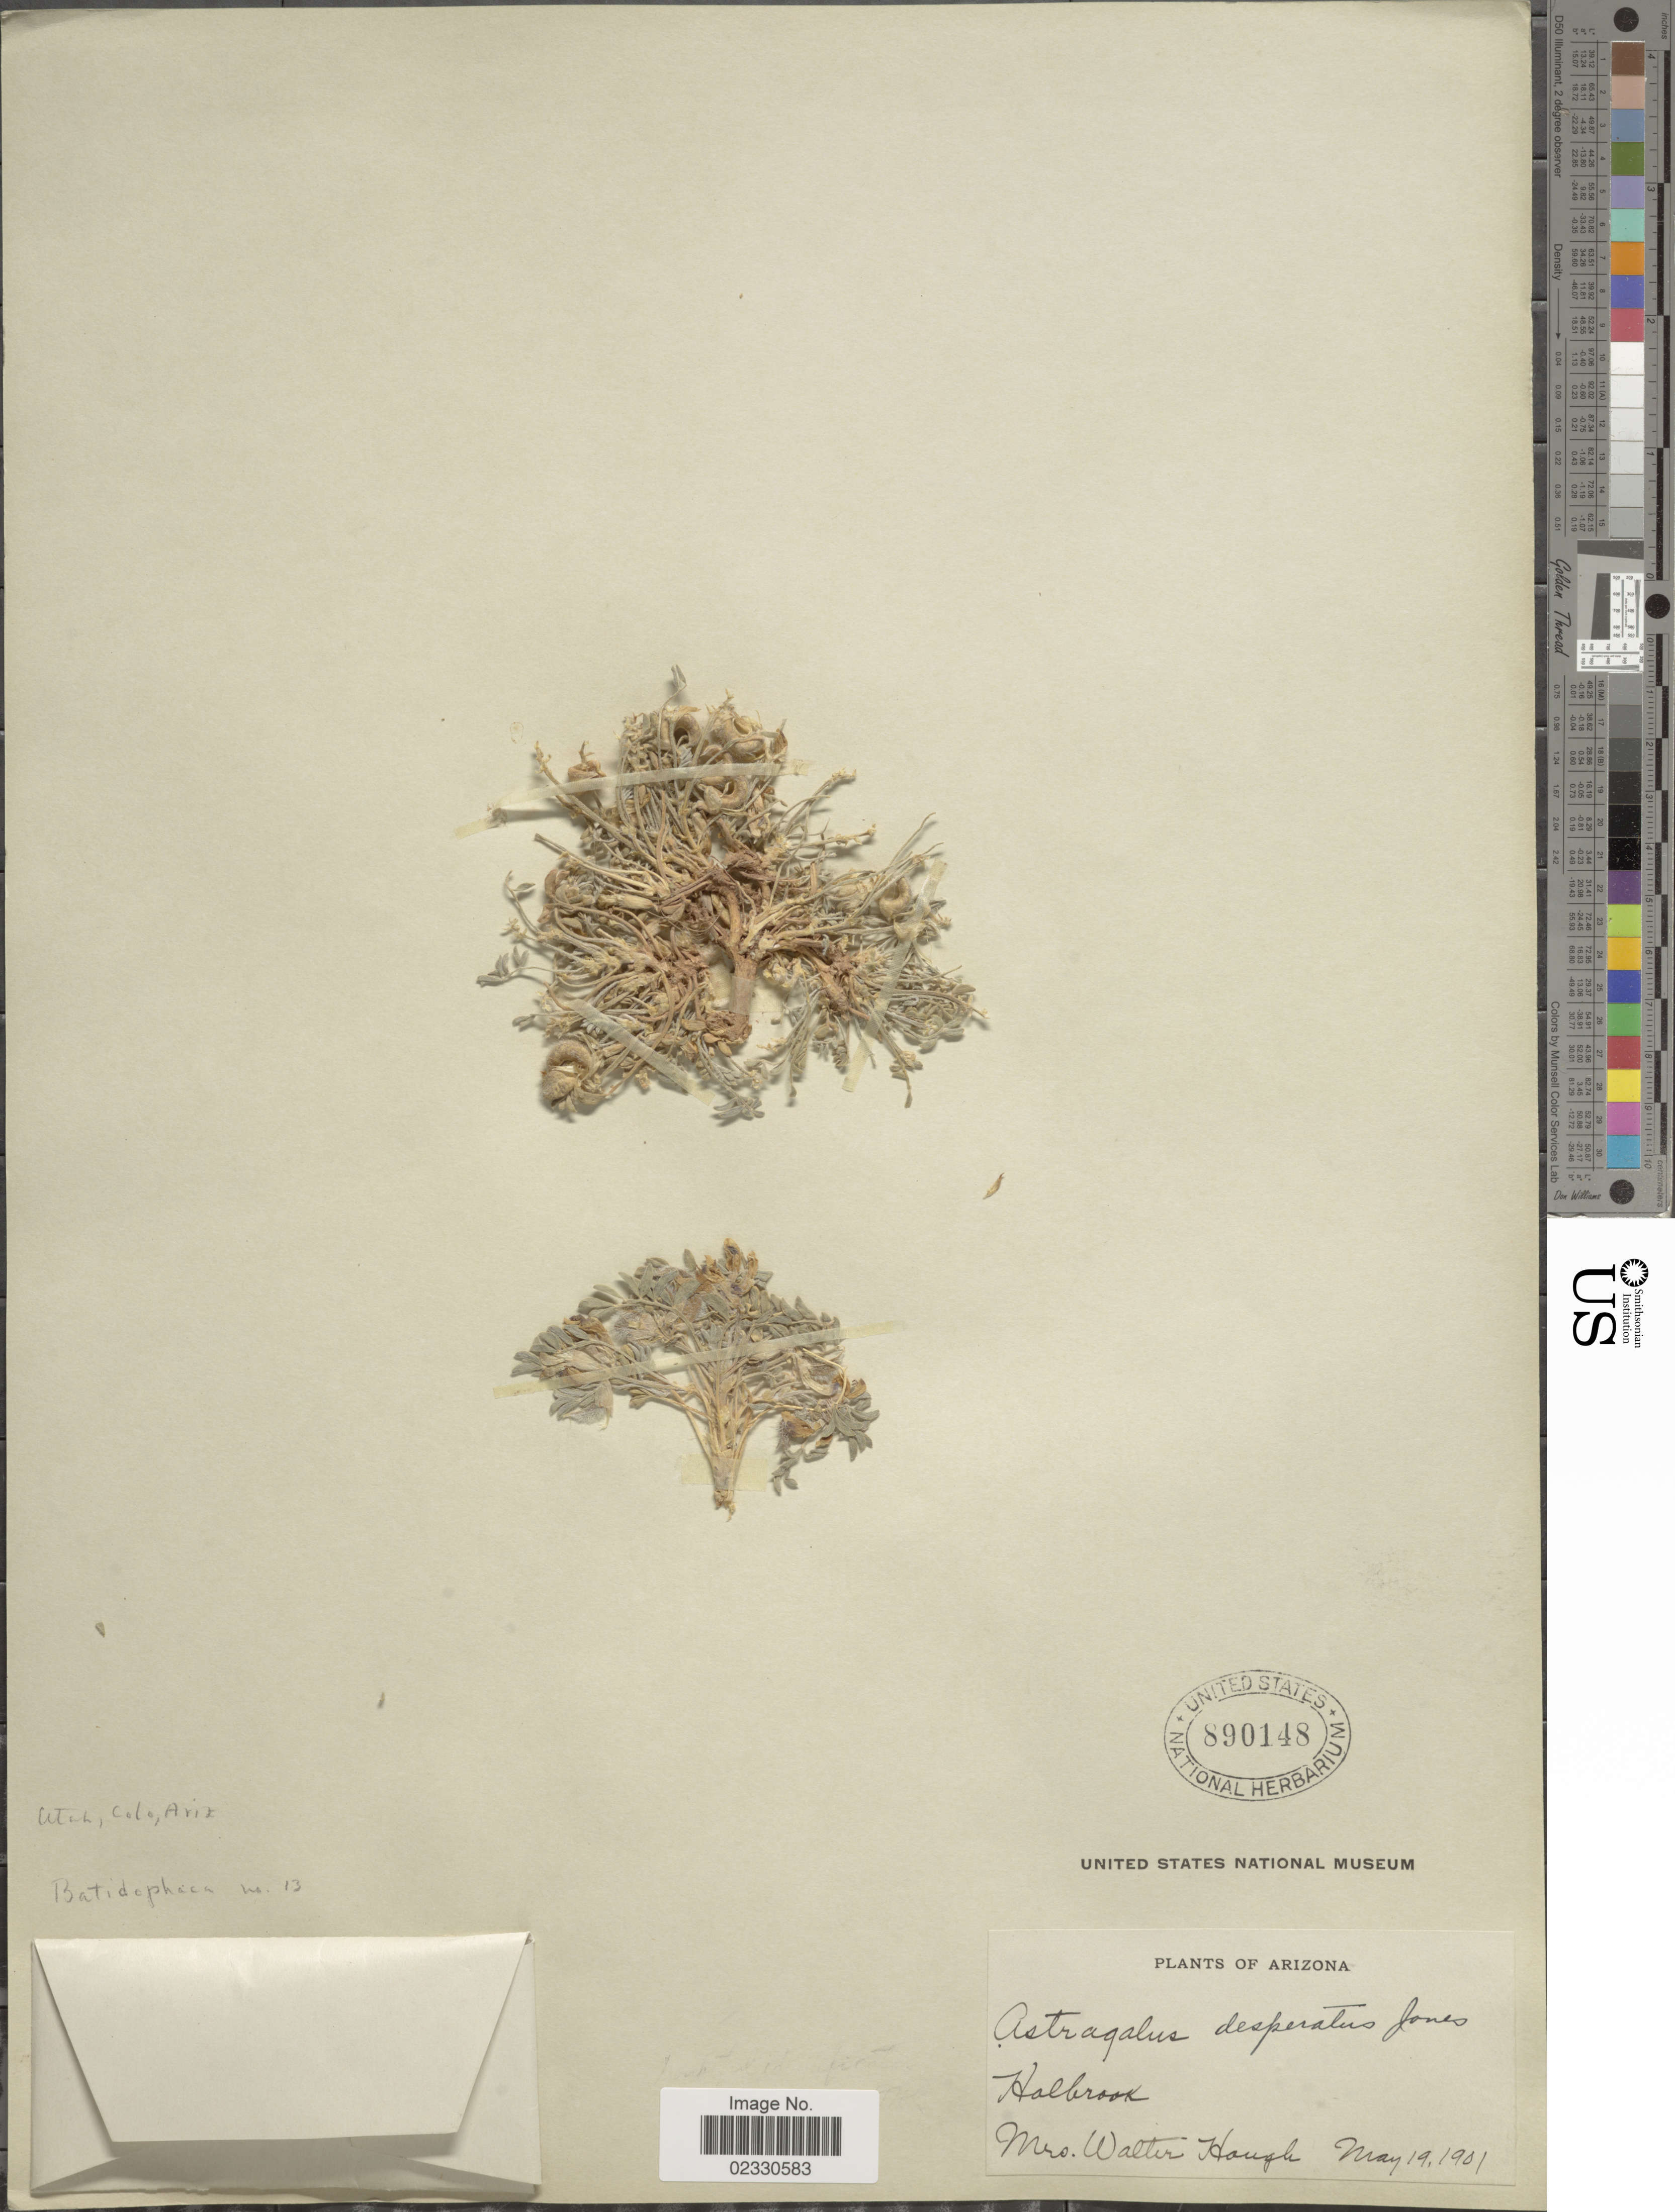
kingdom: Plantae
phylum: Tracheophyta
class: Magnoliopsida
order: Fabales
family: Fabaceae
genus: Astragalus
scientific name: Astragalus desperatus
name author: M.E. Jones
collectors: W. Haugh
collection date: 1901-05-15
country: United States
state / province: Arizona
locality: Holbrook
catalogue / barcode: US 890148